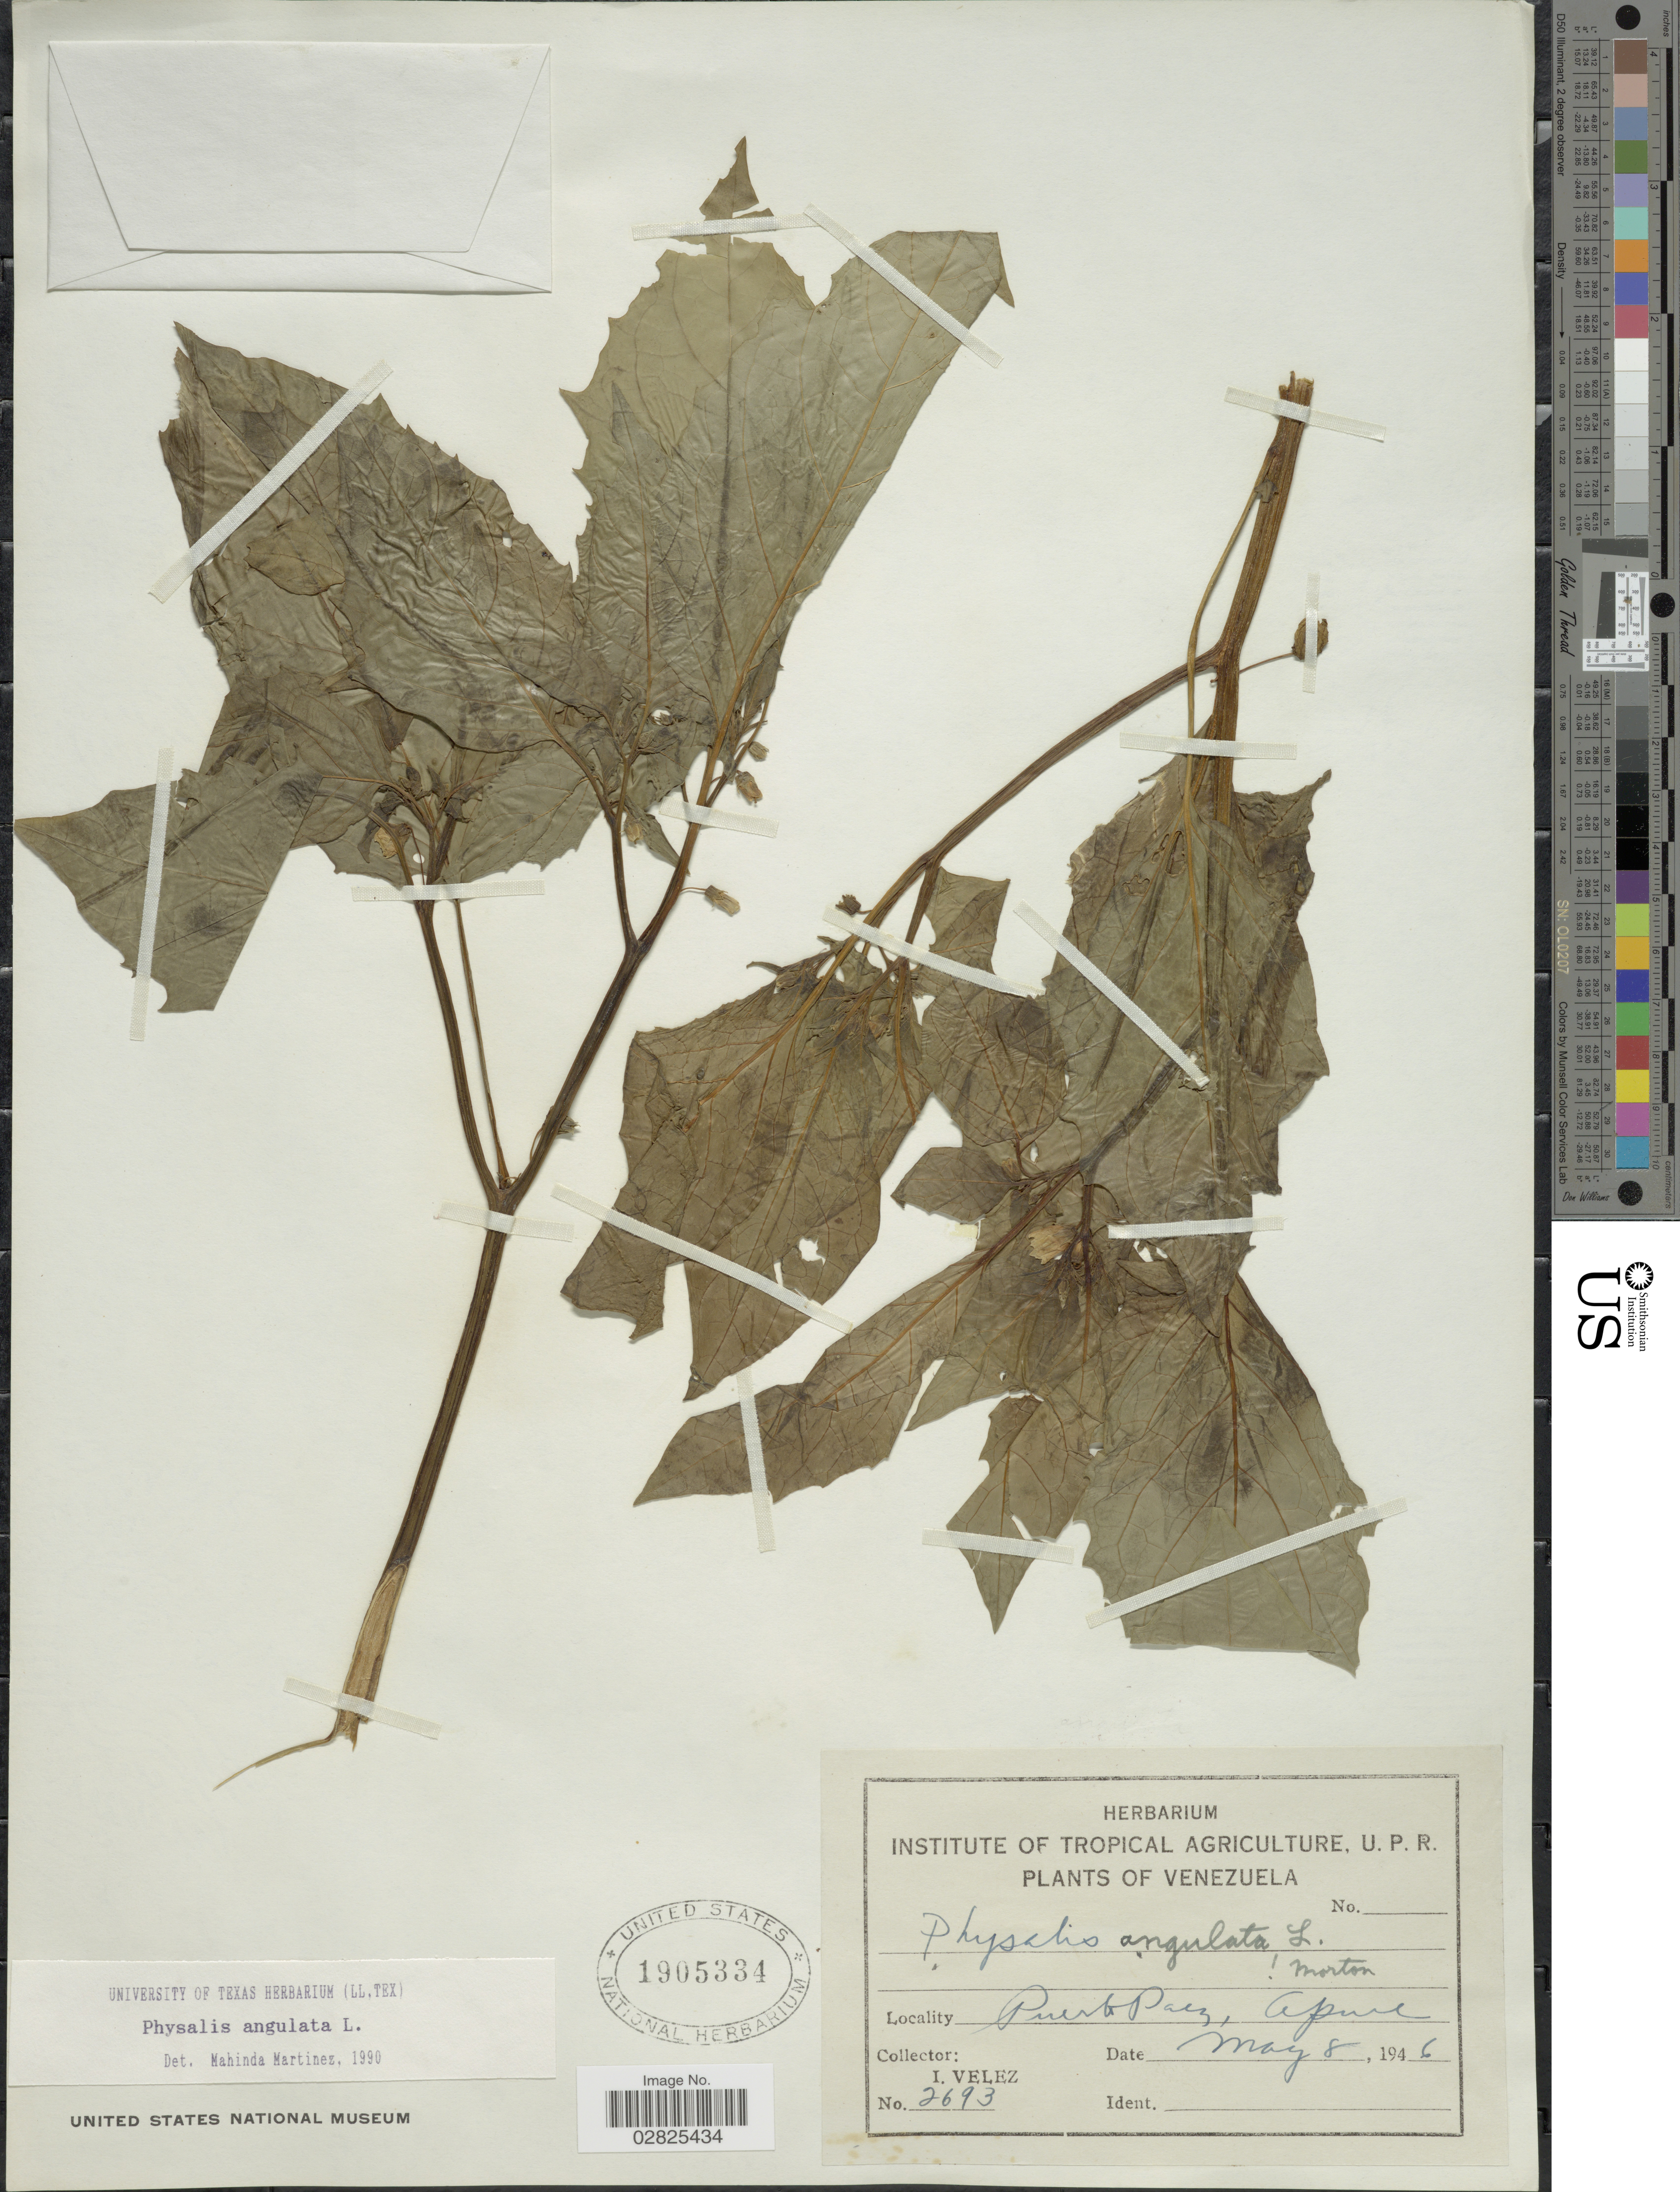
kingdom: Plantae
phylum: Tracheophyta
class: Magnoliopsida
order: Solanales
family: Solanaceae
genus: Physalis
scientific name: Physalis angulata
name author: L.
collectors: I. Velez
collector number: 2693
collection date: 1946-05-08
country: Venezuela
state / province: Apure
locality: Puerto Paez.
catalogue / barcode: US 1905334